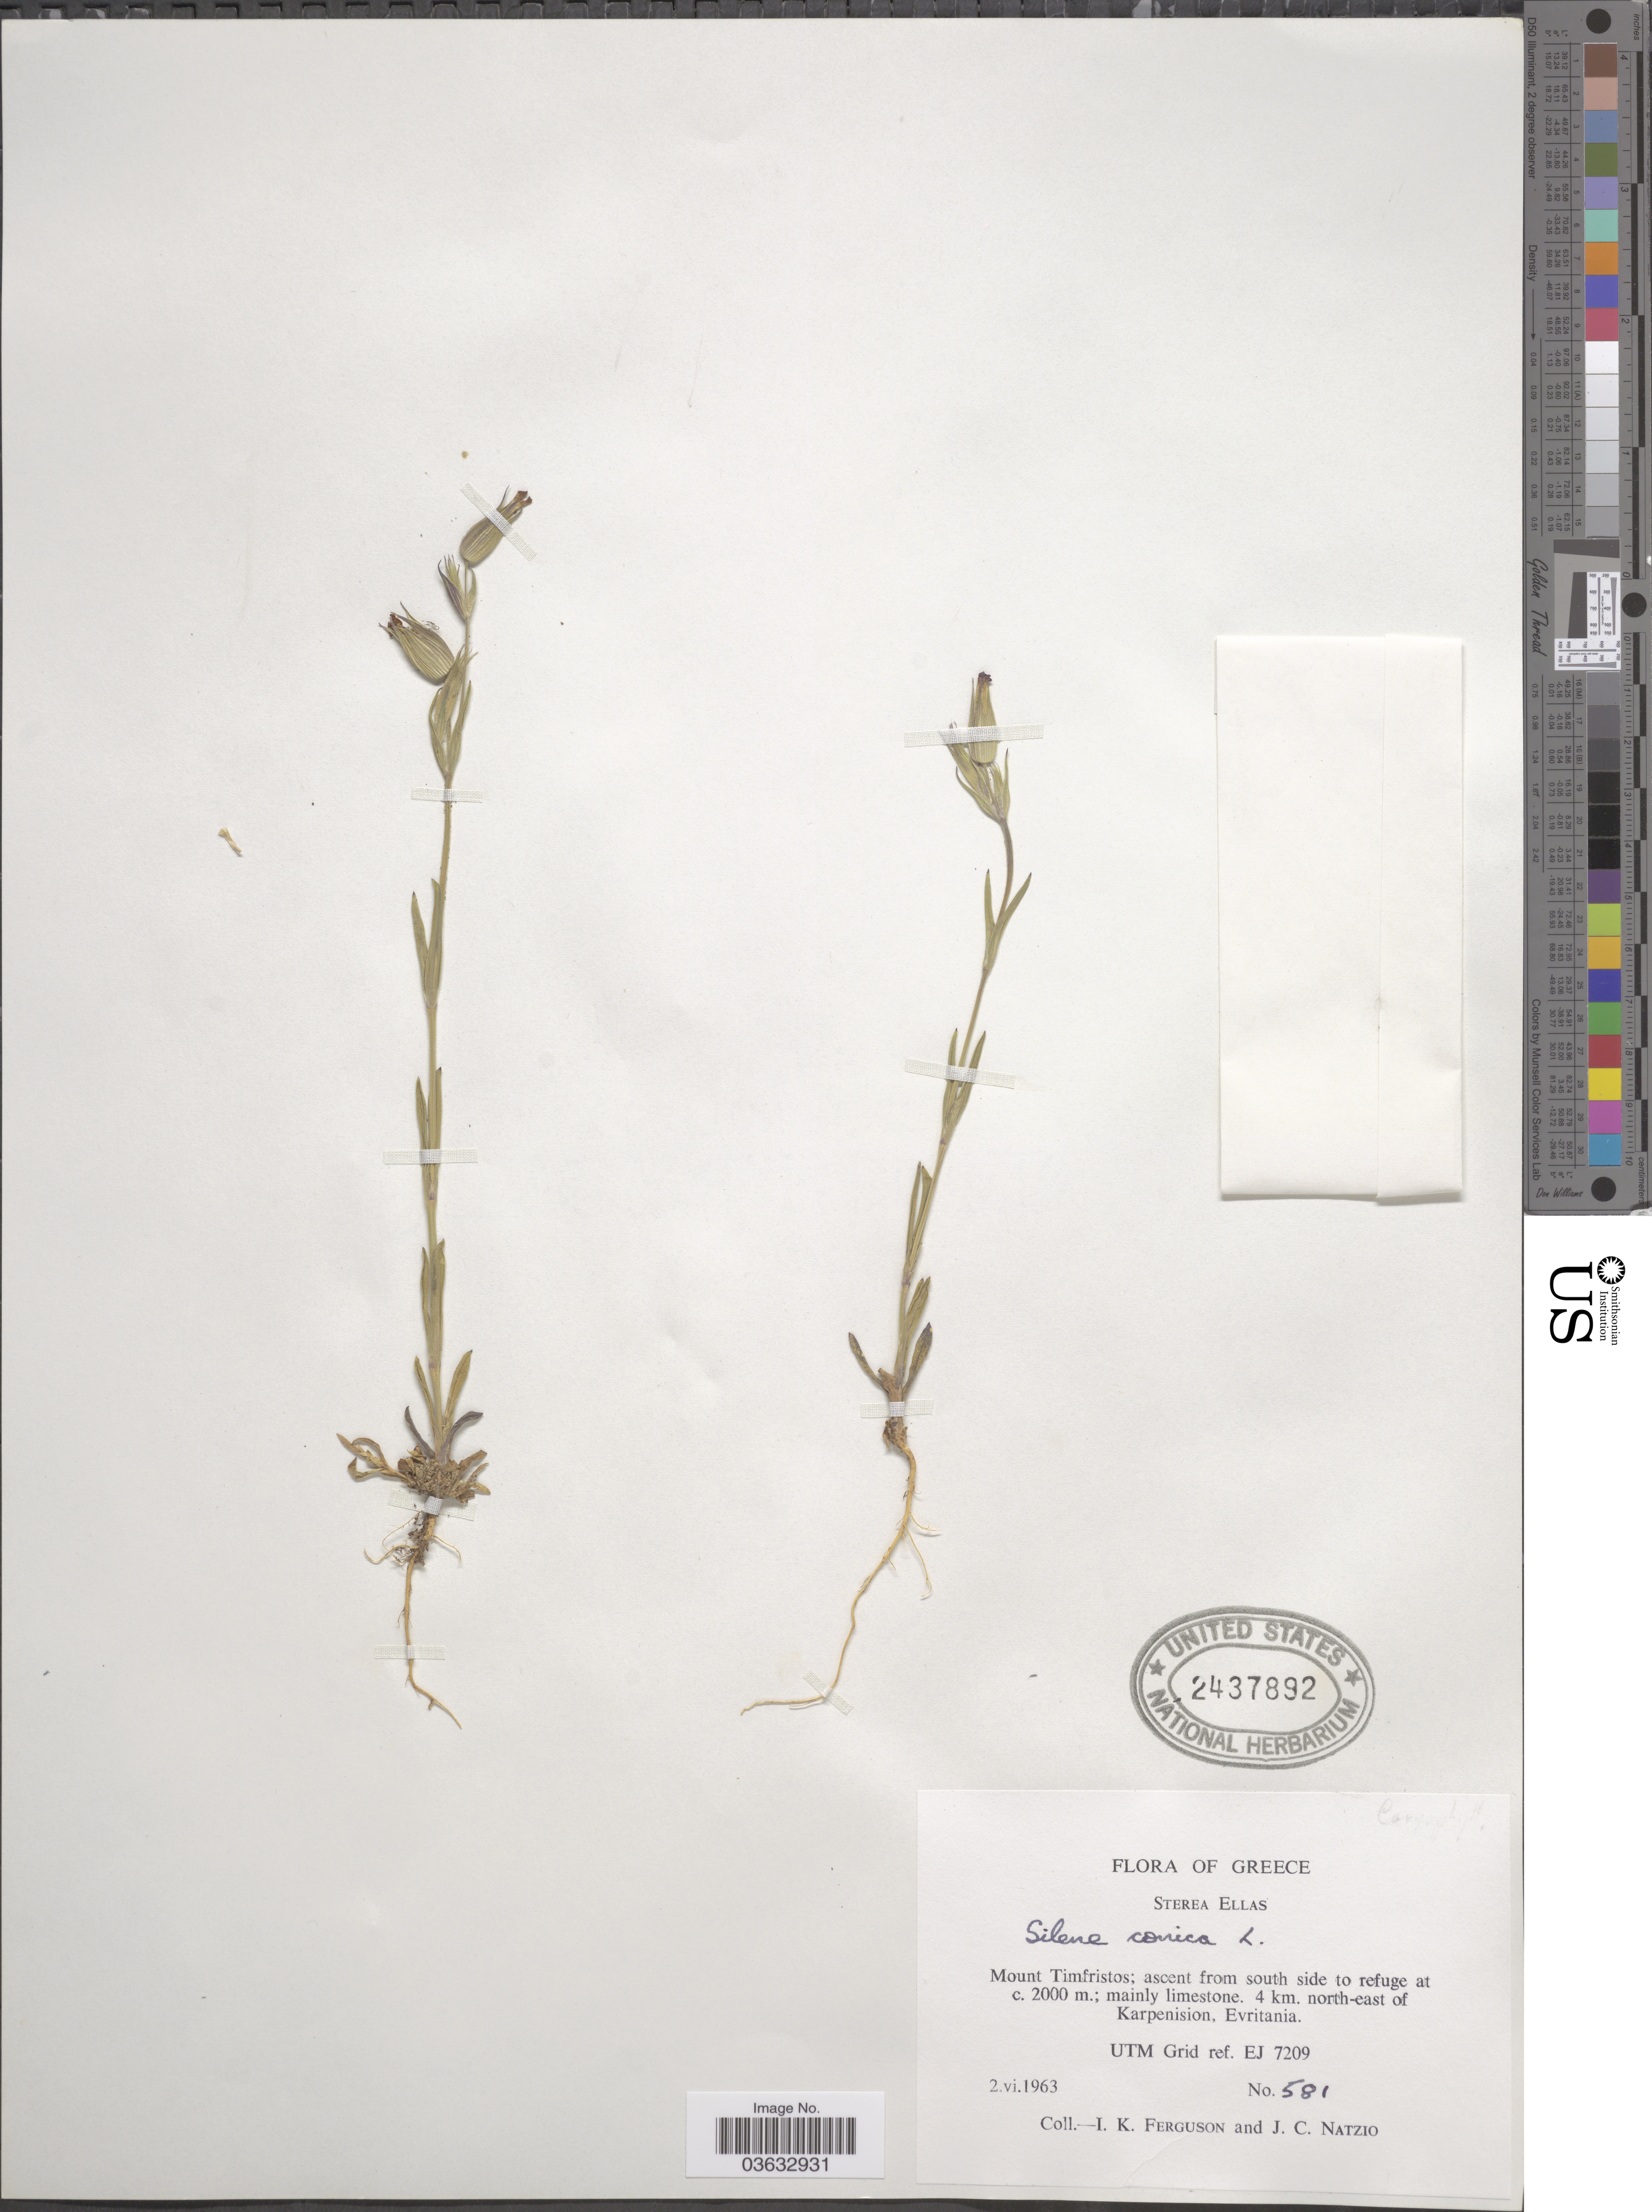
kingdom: Plantae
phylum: Tracheophyta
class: Magnoliopsida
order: Caryophyllales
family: Caryophyllaceae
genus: Silene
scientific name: Silene conica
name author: L.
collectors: I. K. Ferguson & J. Natzio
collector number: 581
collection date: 1963-06-02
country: Greece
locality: Sterea Ellas. Mount Timfristos; ascent from south side to refuge; mainly limestone. 4 km. north-east of Karpenision, Evritania. UTM Grid ref. EJ 7209.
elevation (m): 2000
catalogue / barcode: US 2437892